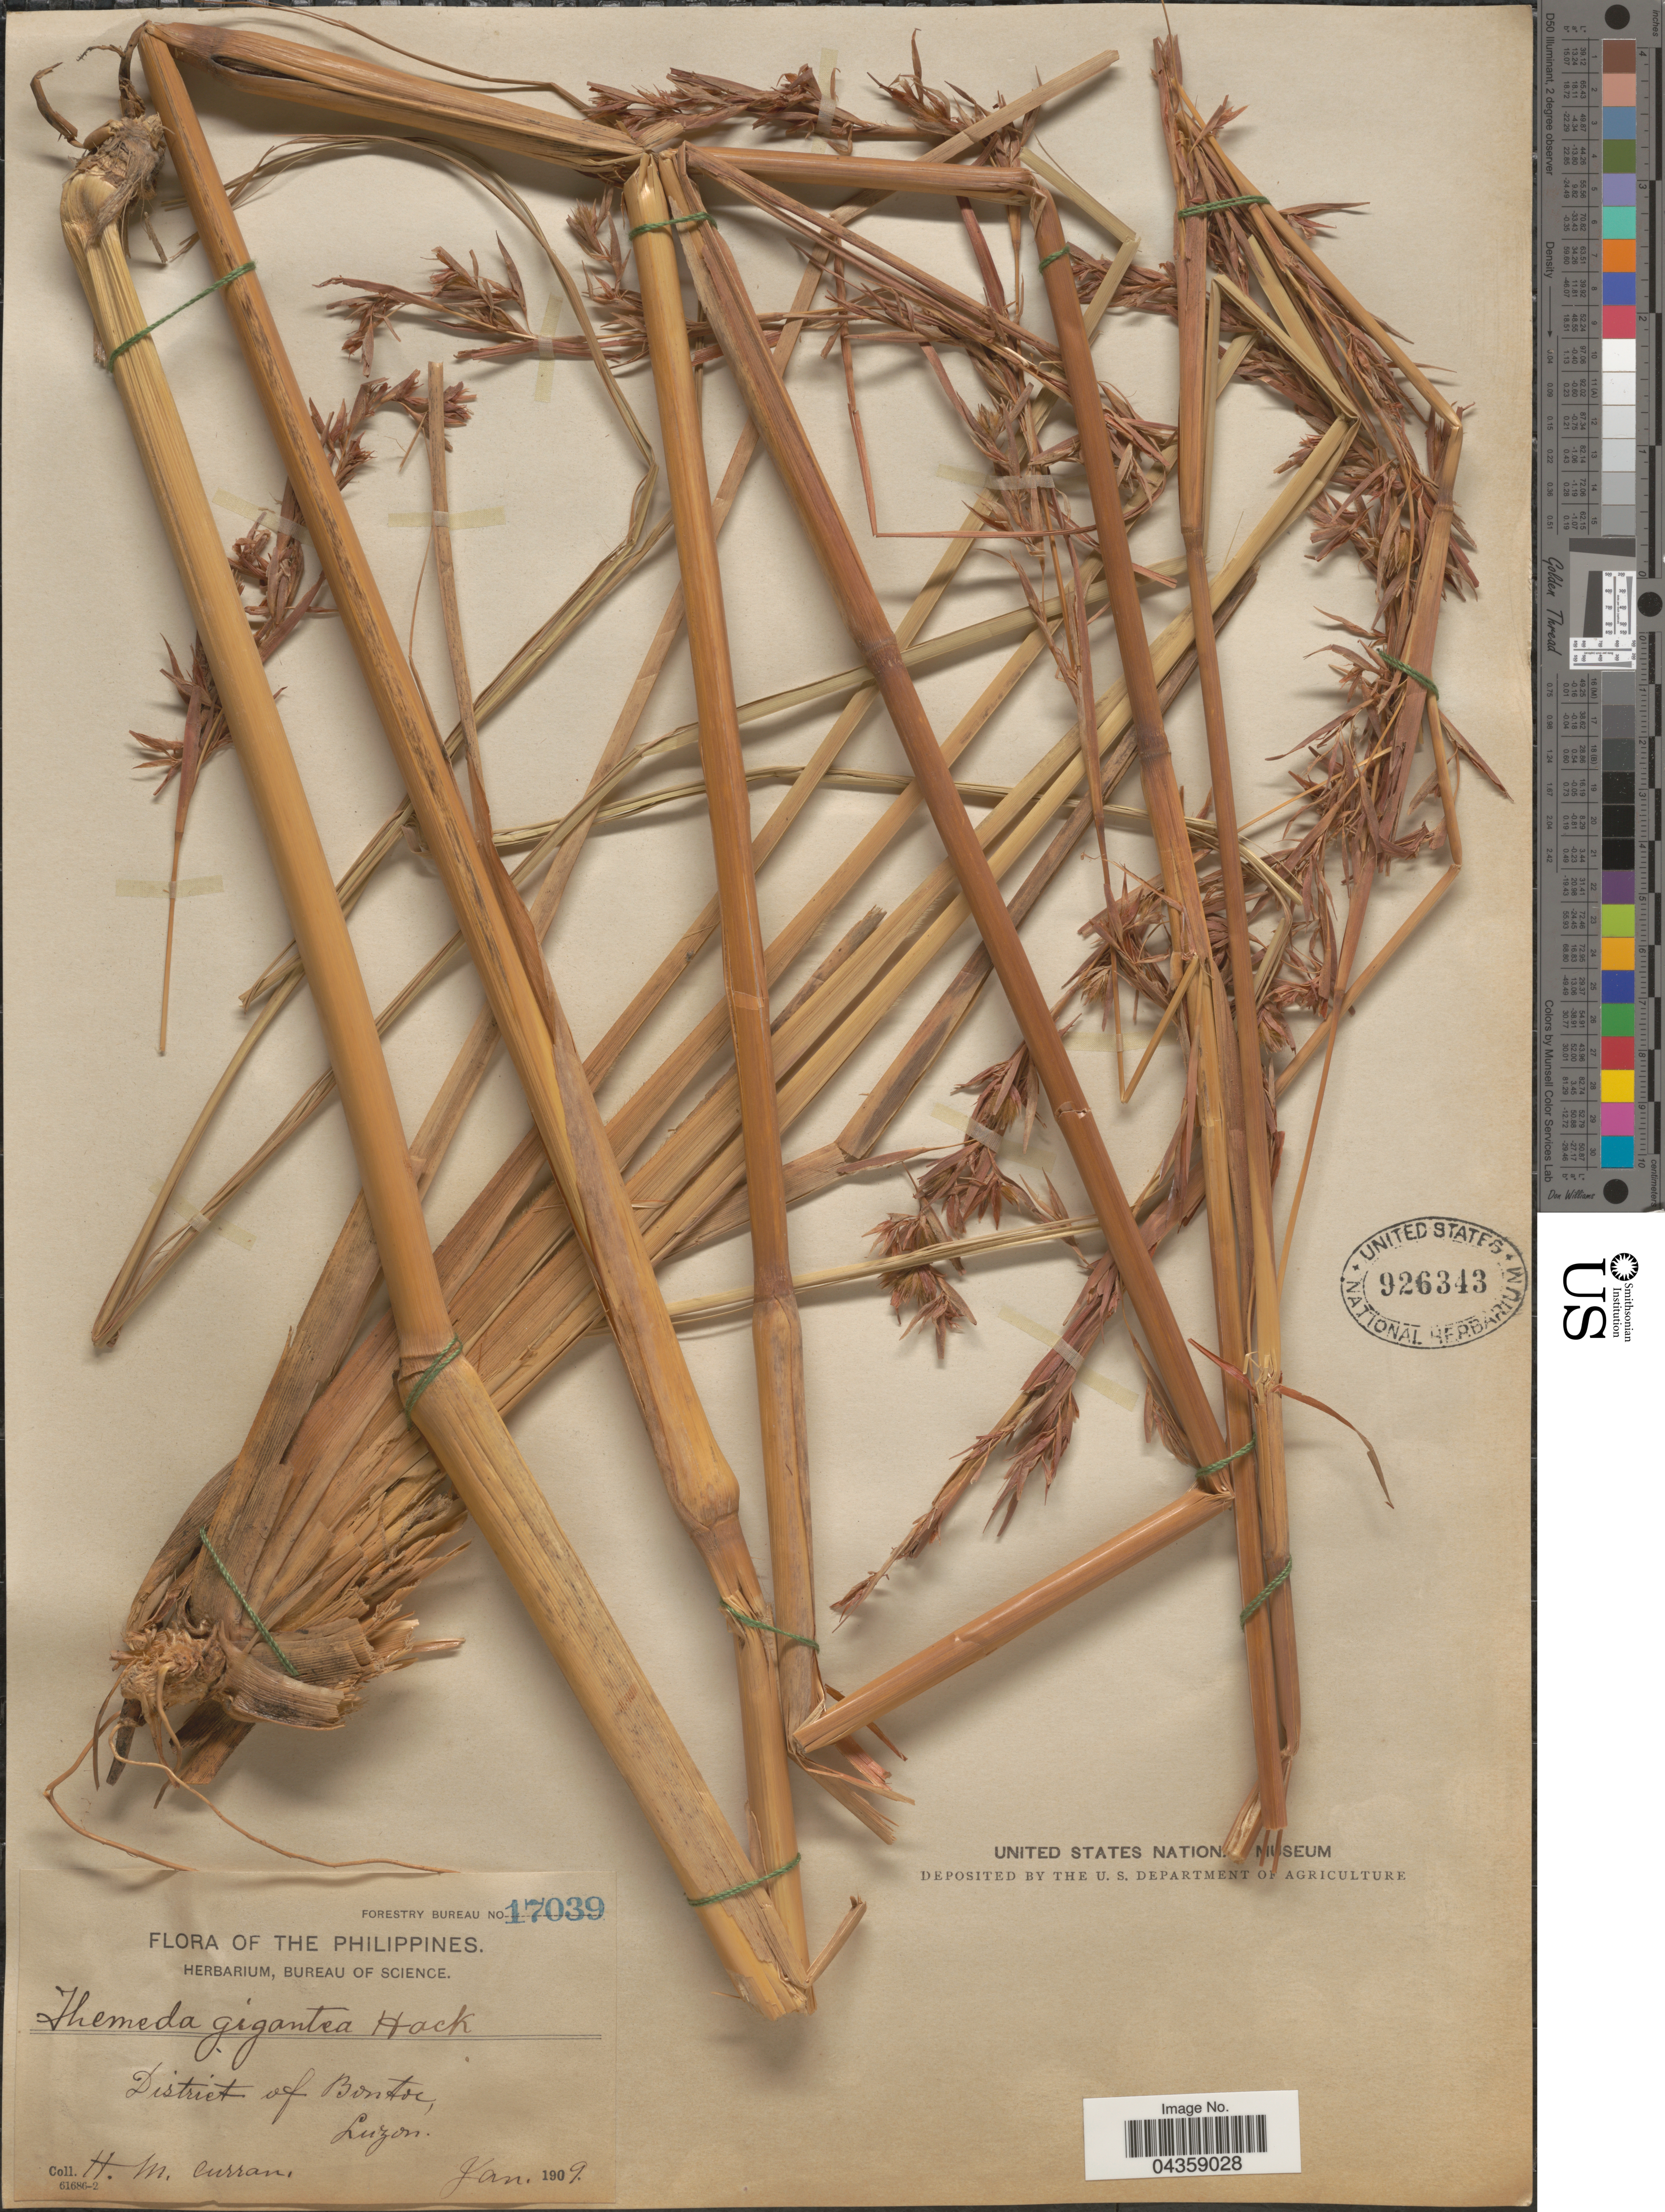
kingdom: Plantae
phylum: Tracheophyta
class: Liliopsida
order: Poales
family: Poaceae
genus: Themeda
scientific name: Themeda gigantea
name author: Hack.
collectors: H. M. Curran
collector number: Forestry Bureau 17039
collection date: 1909-01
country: Philippines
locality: District of Bontoc, Luzon.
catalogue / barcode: US 926343